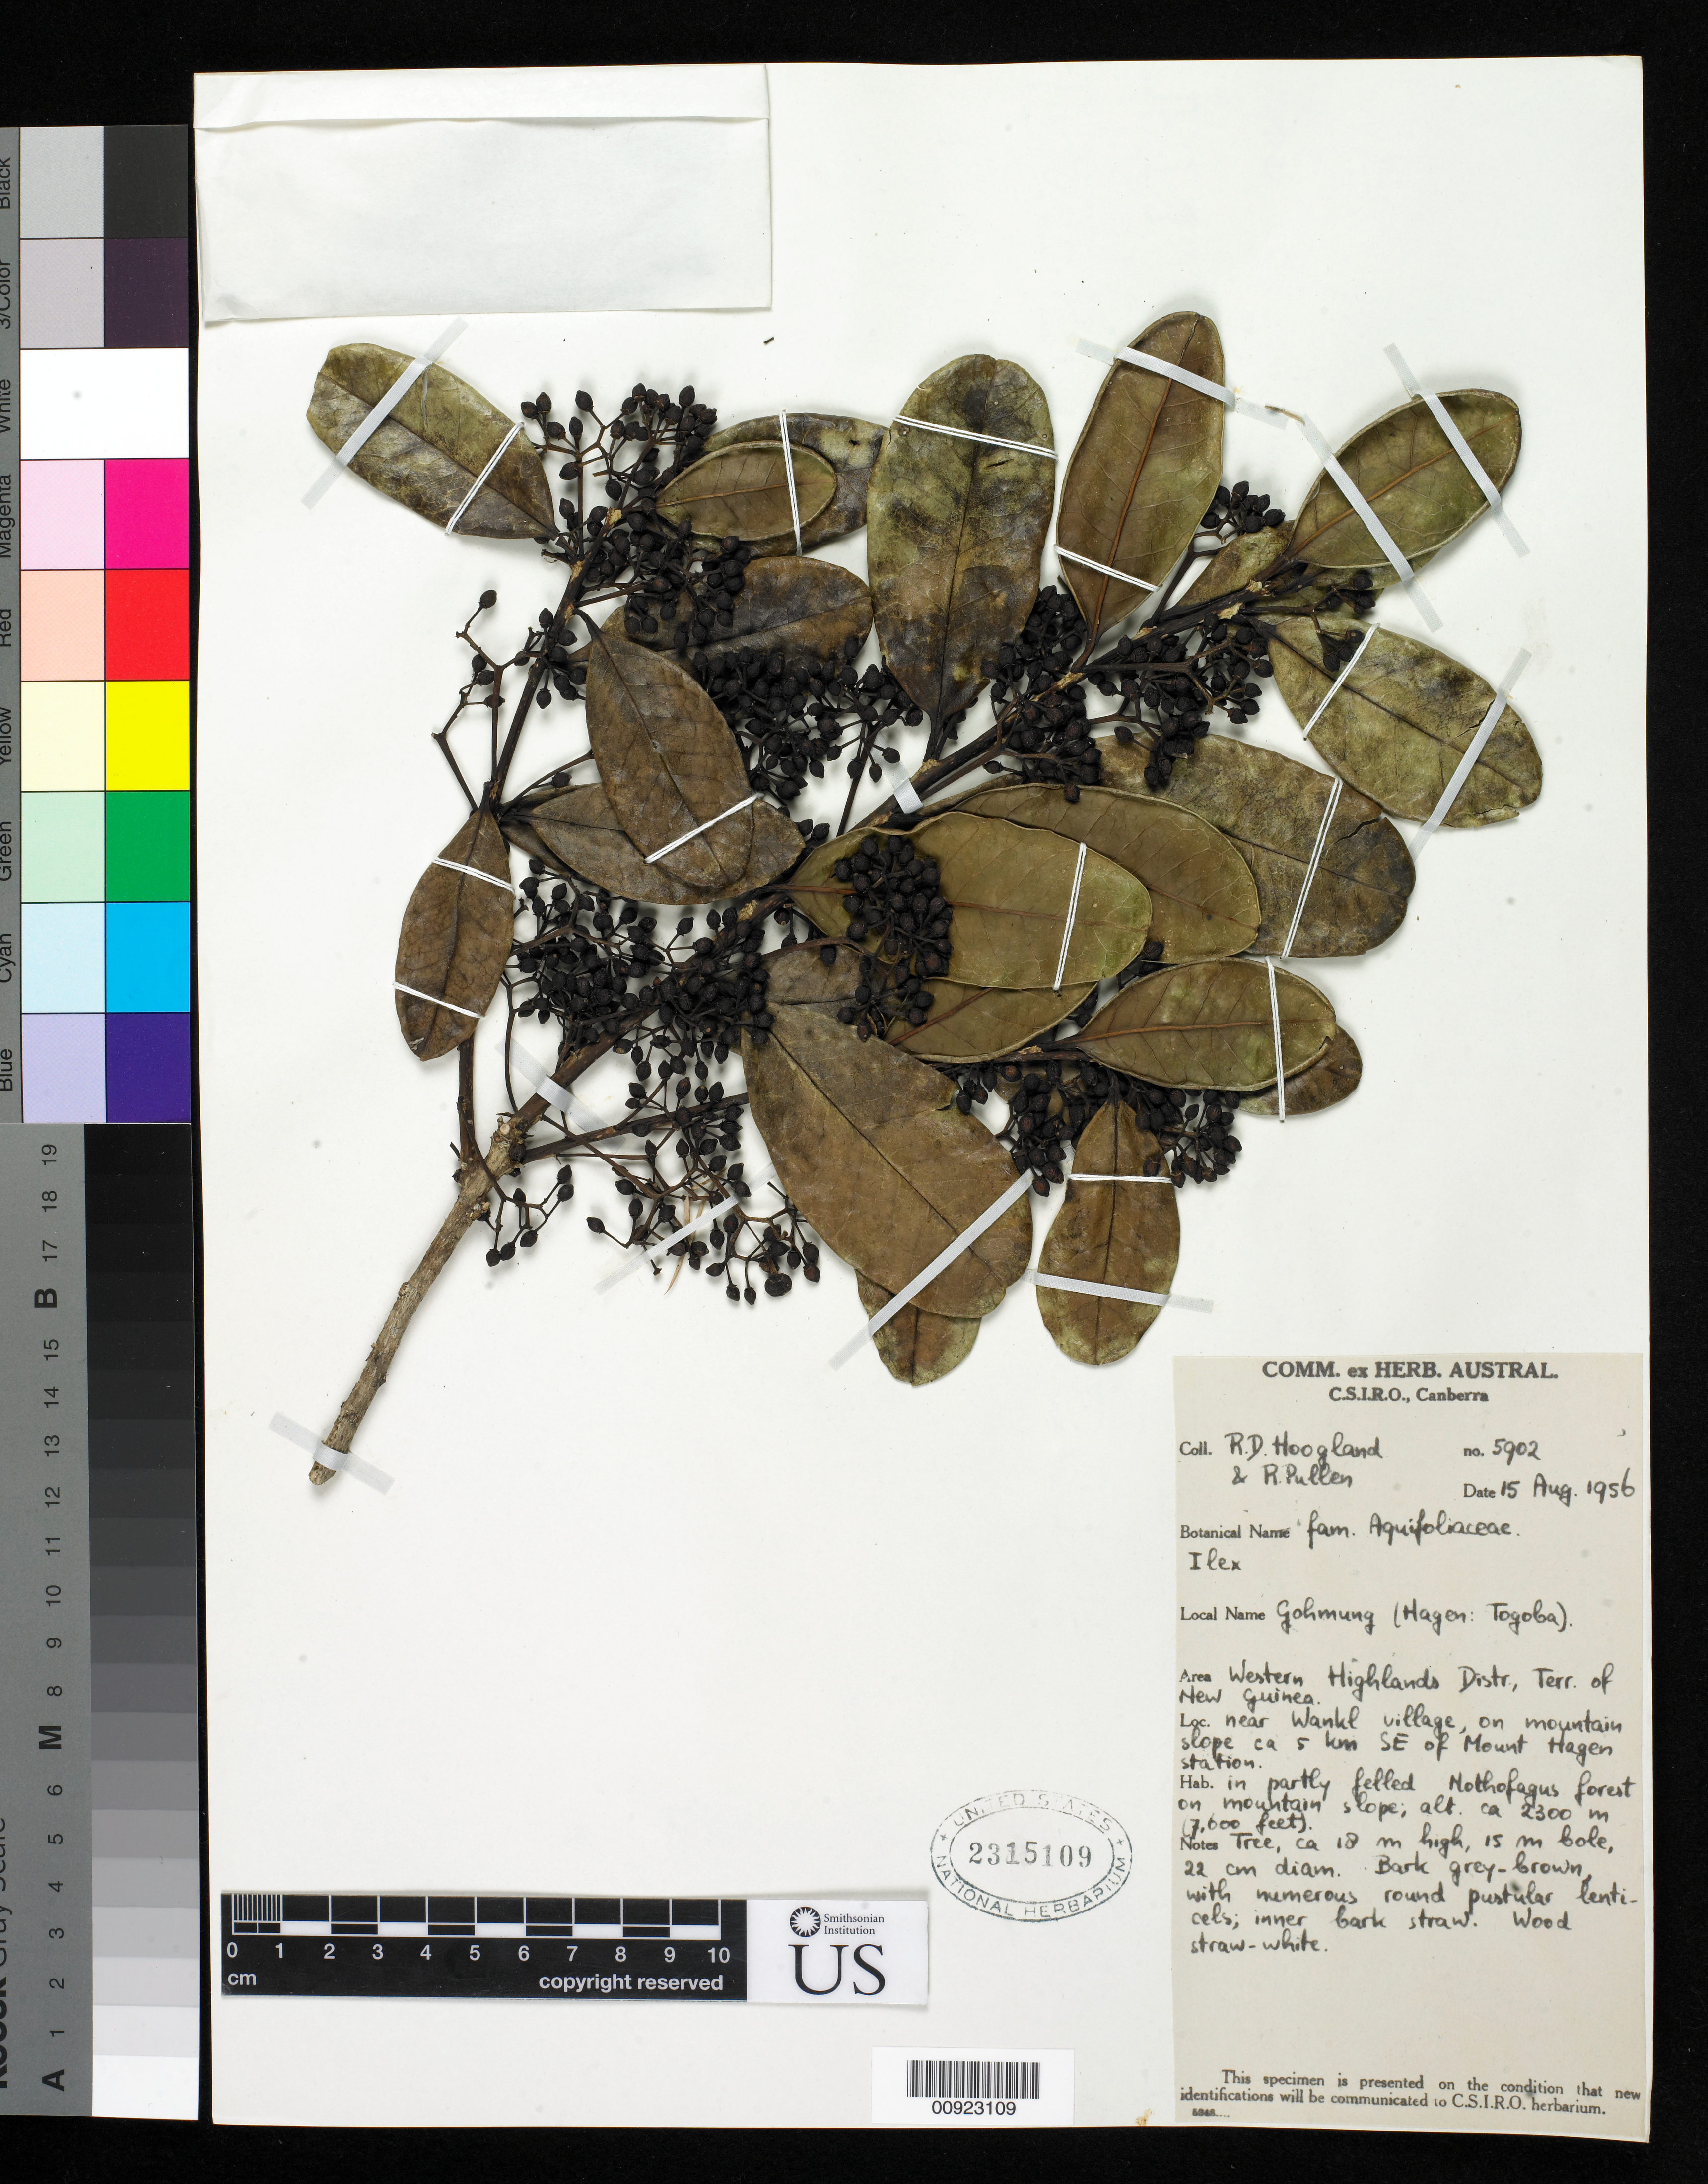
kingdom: Plantae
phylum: Tracheophyta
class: Magnoliopsida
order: Aquifoliales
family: Aquifoliaceae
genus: Ilex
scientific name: Ilex sp.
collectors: R. D. Hoogland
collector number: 5902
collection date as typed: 15 Aug 1956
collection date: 1956-08-15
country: Papua New Guinea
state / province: Western Highlands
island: New Guinea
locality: near Wankl village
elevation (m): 2300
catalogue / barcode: US 2315109